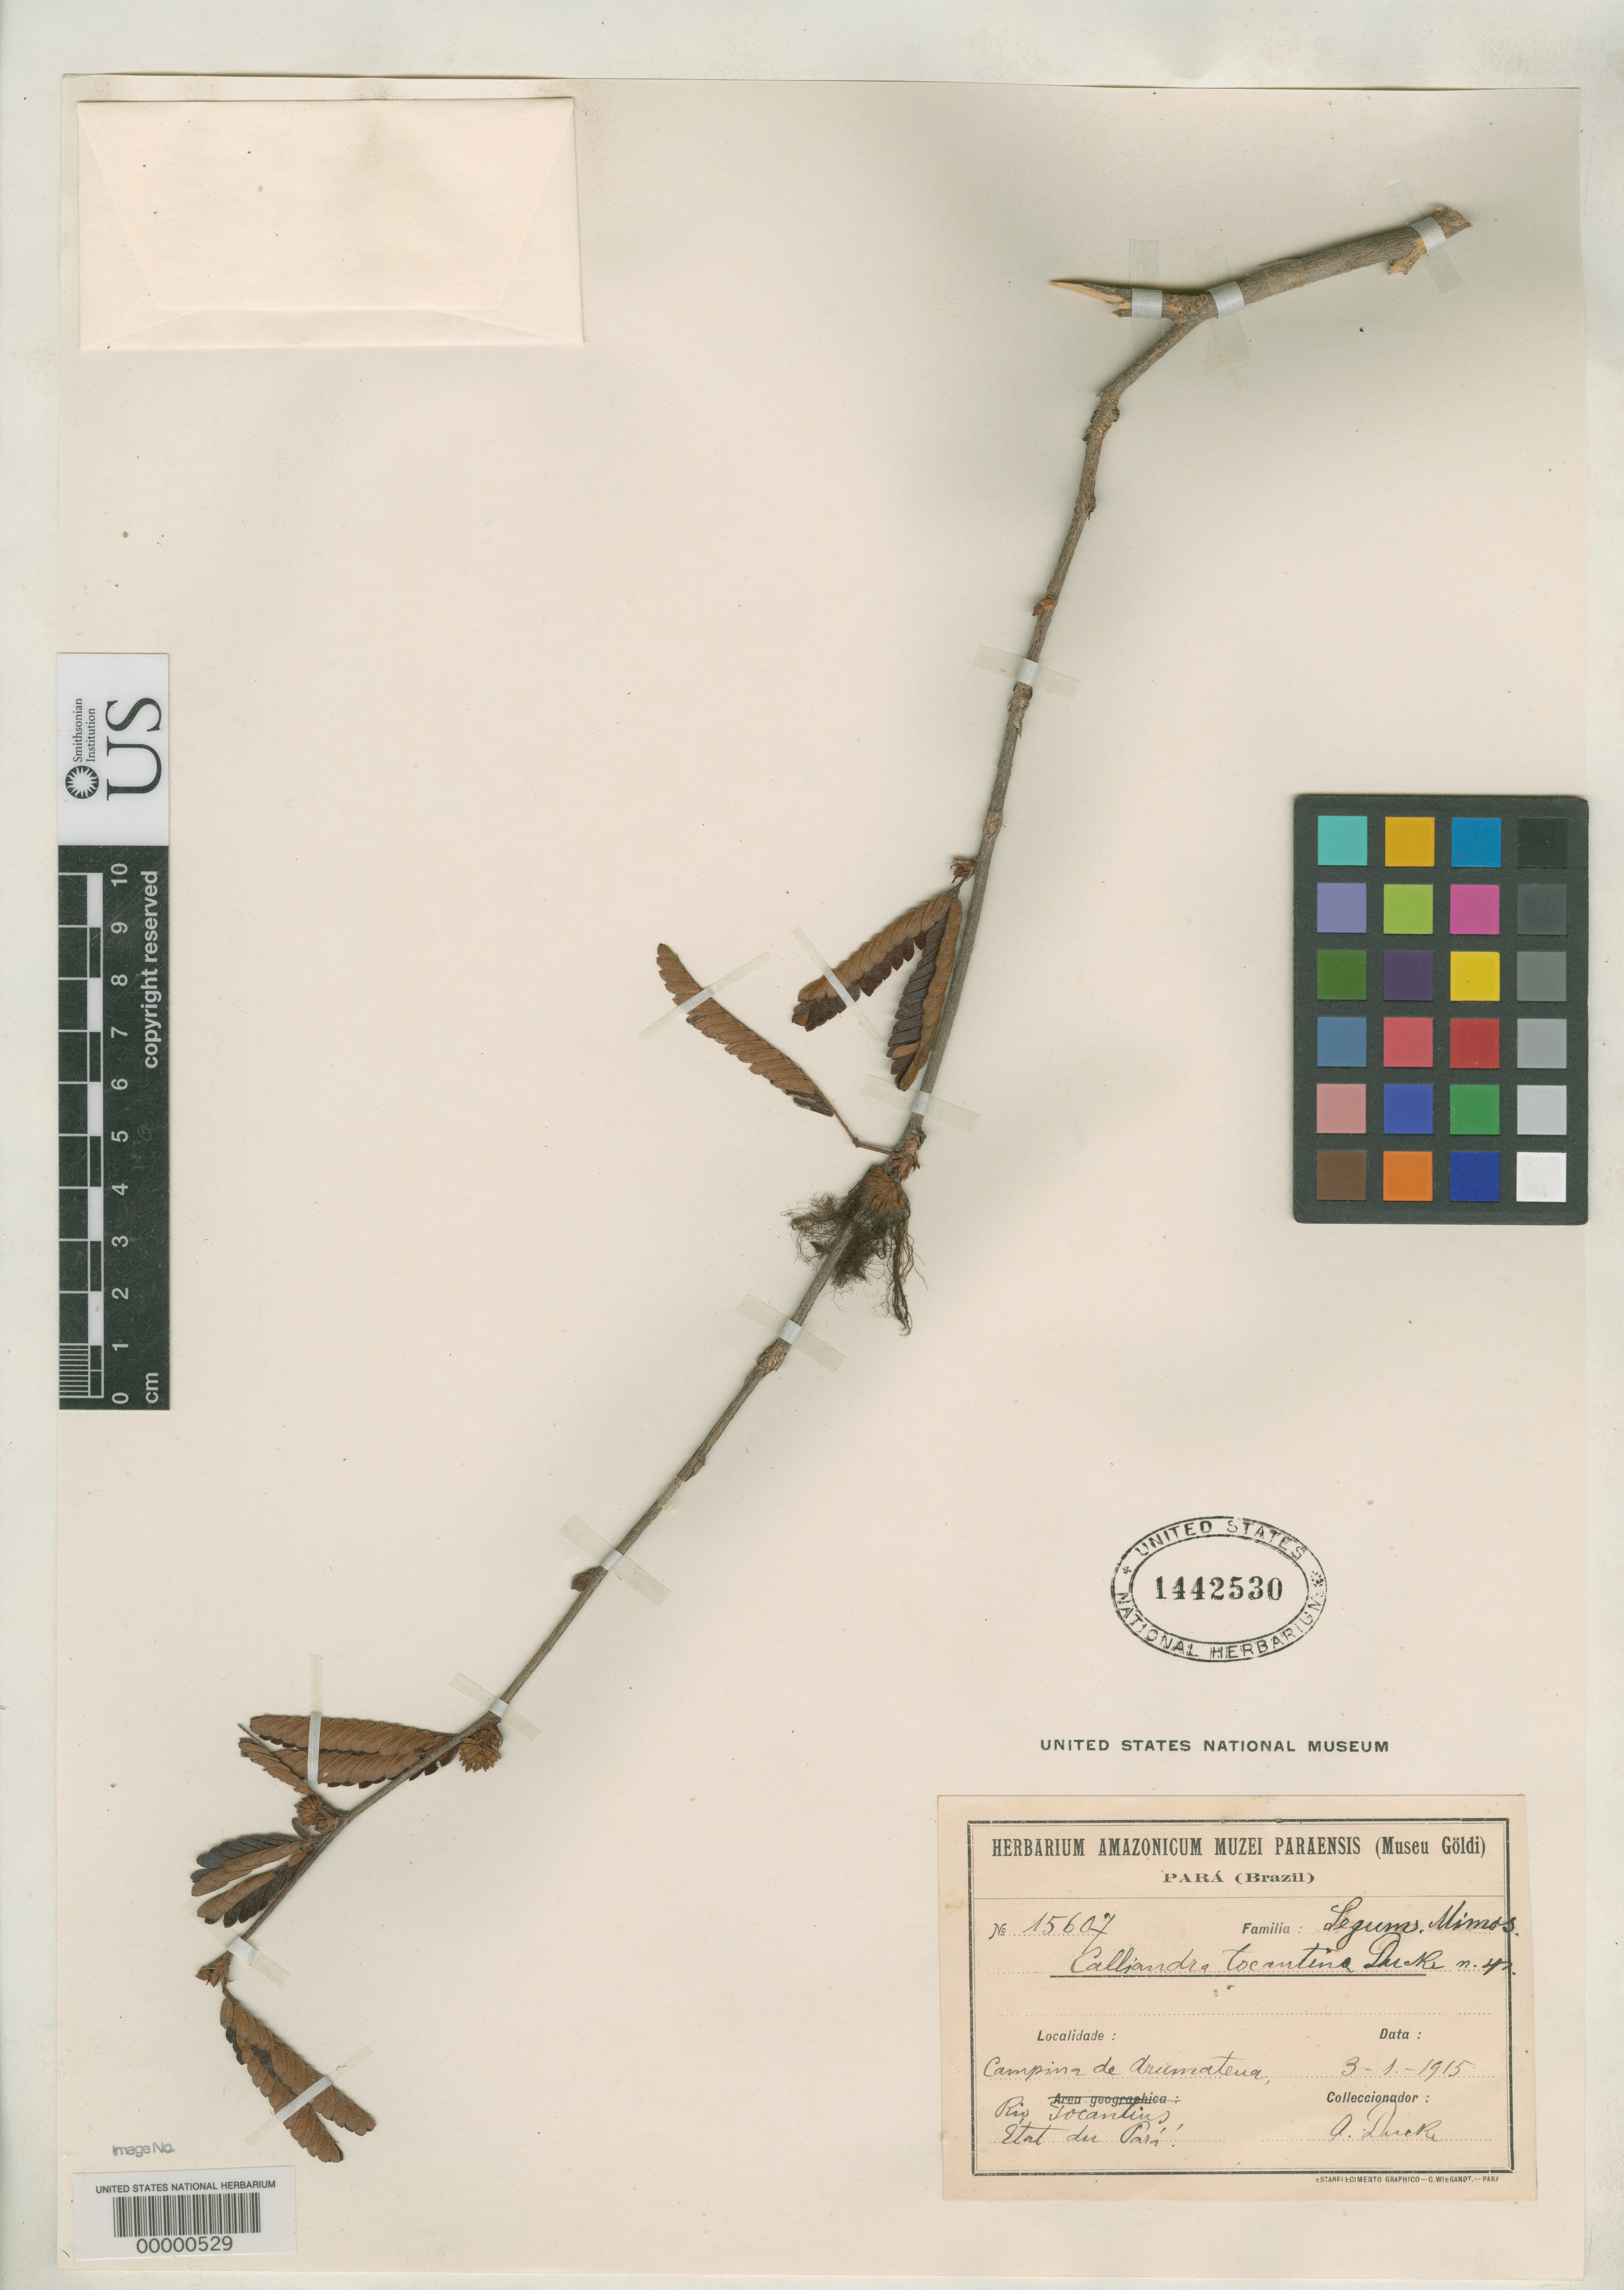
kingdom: Plantae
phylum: Tracheophyta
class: Magnoliopsida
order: Fabales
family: Fabaceae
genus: Calliandra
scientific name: Calliandra tocantina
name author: Ducke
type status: Isotype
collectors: A. Ducke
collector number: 15607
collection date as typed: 03 Jan 1915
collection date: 1915-01-03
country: Brazil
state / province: Pará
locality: Rio Tocantins.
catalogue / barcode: US 1442530